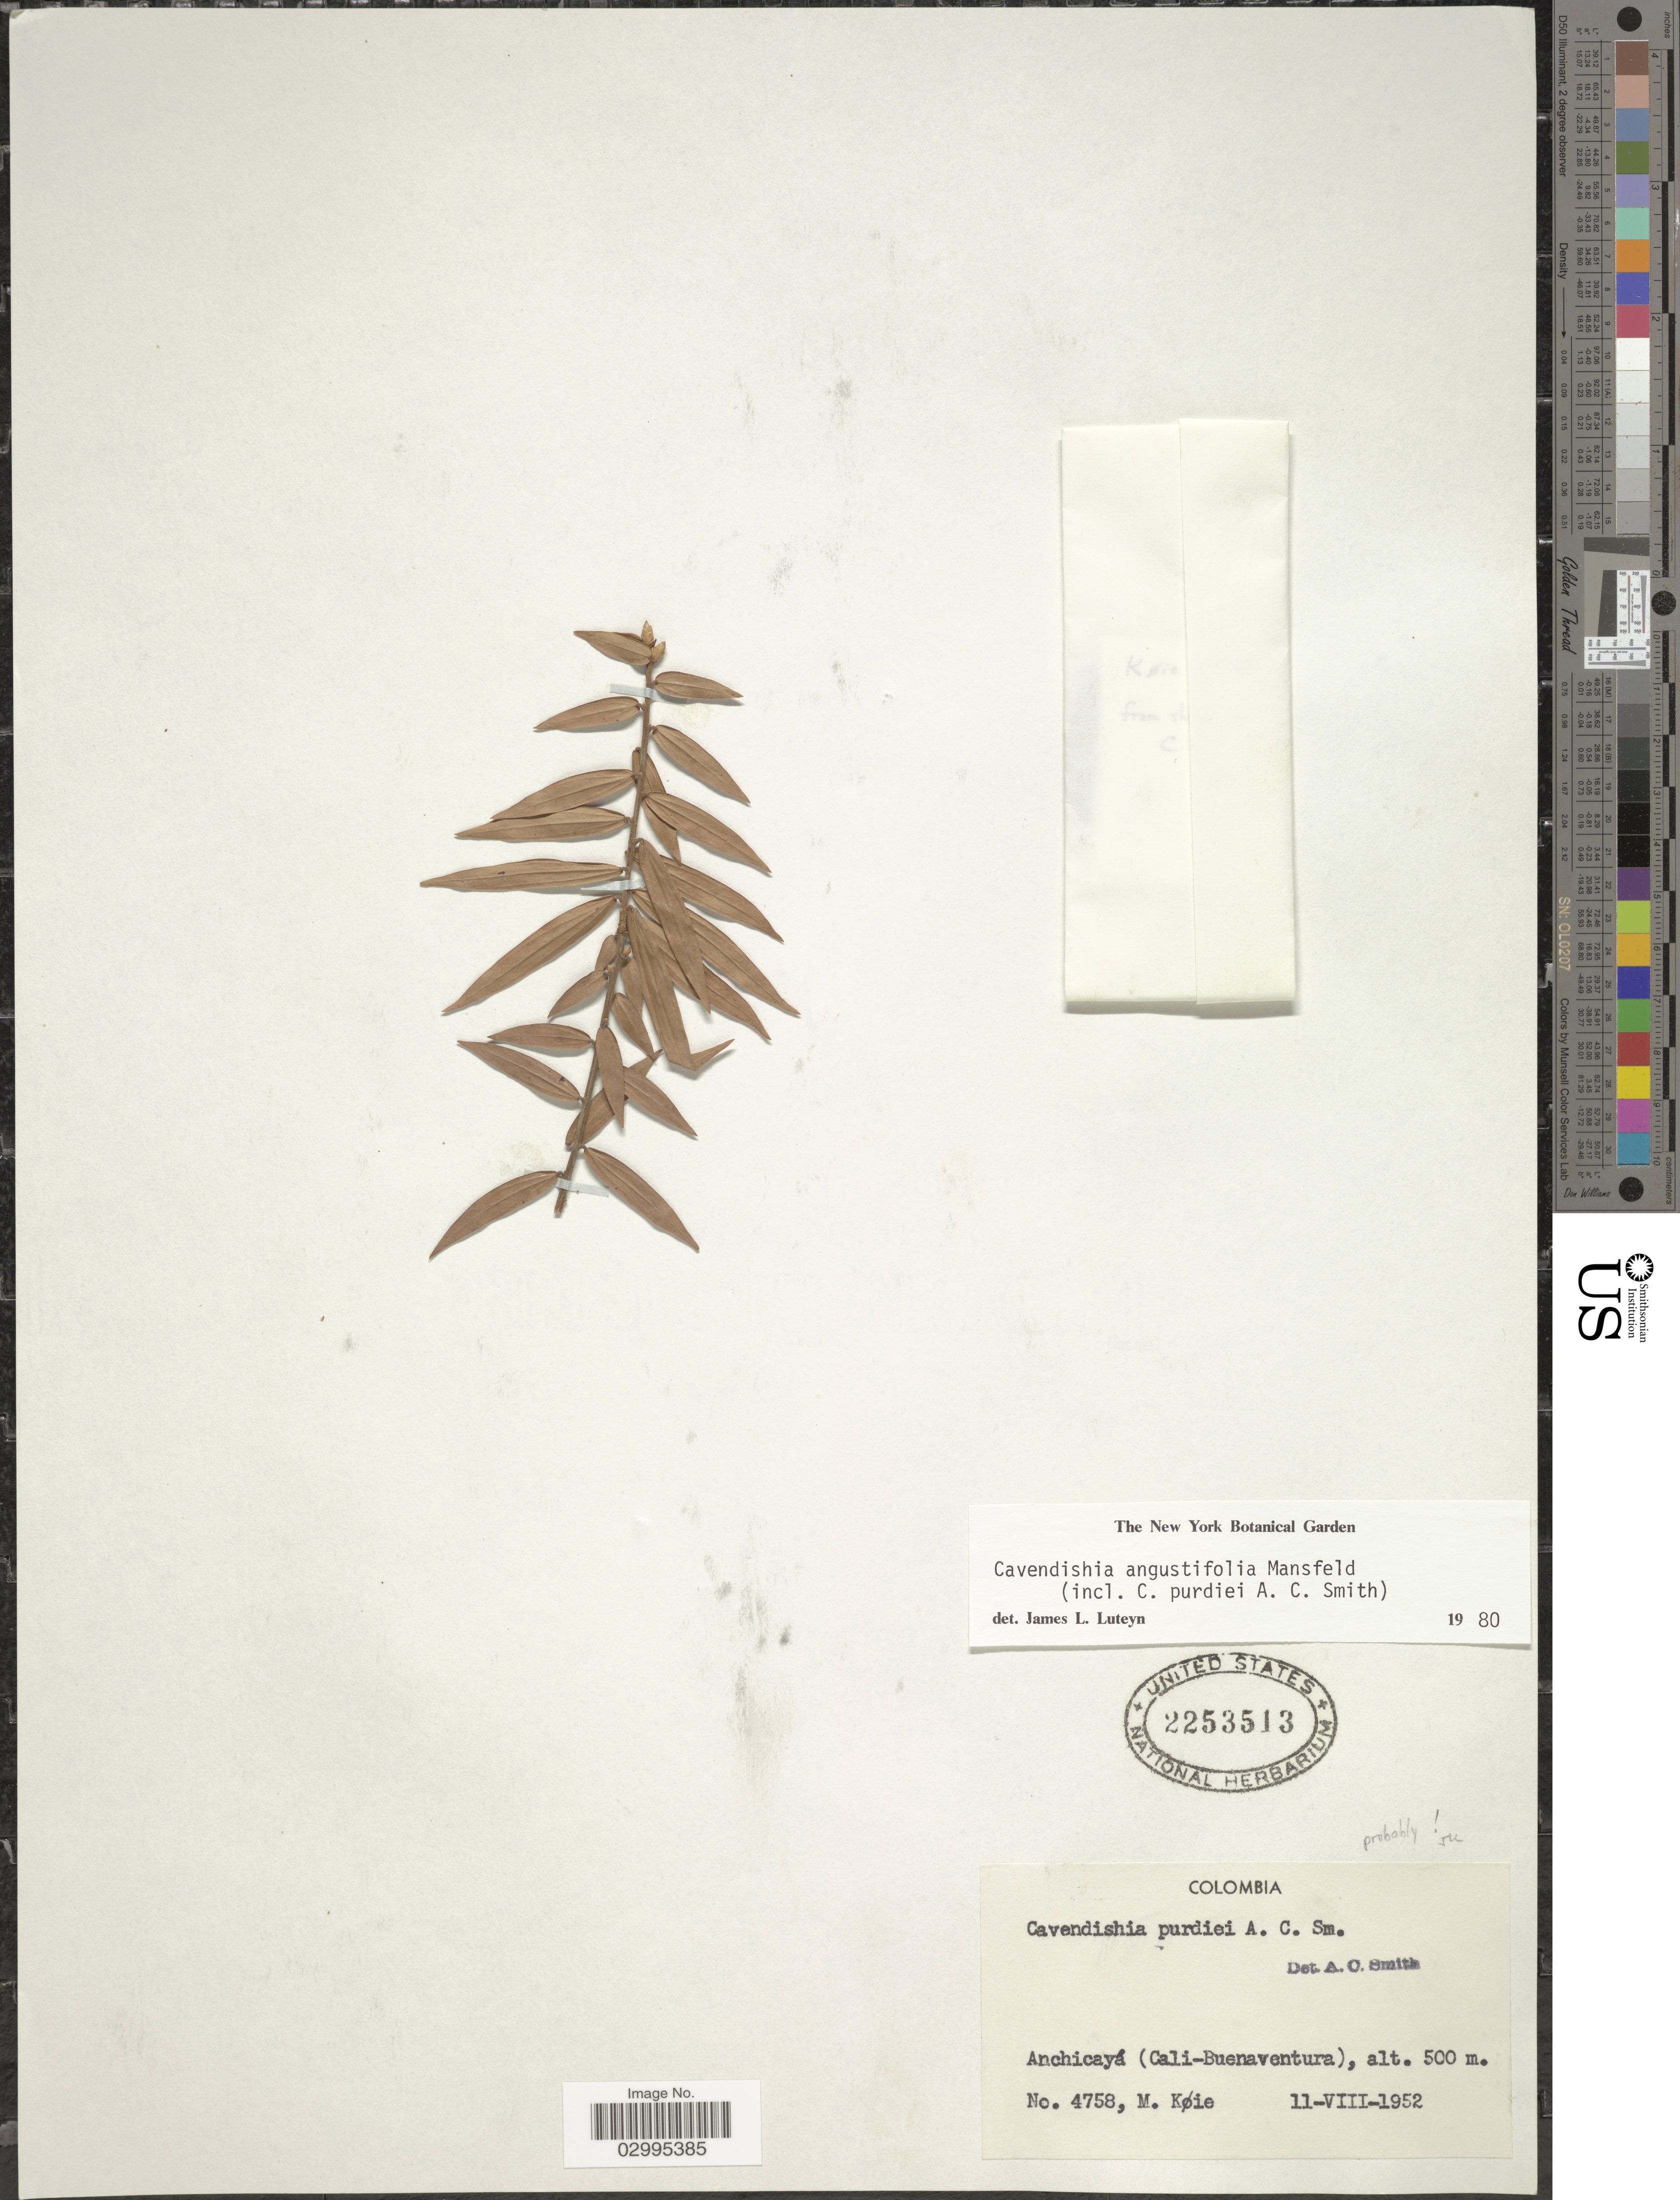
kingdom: Plantae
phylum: Tracheophyta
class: Magnoliopsida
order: Ericales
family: Ericaceae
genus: Cavendishia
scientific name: Cavendishia angustifolia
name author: Mansf.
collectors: M. Köie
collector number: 4758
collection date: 1952-08-11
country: Colombia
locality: Anchicayá (Cali-Buenaventura).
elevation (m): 500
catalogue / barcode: US 2253513